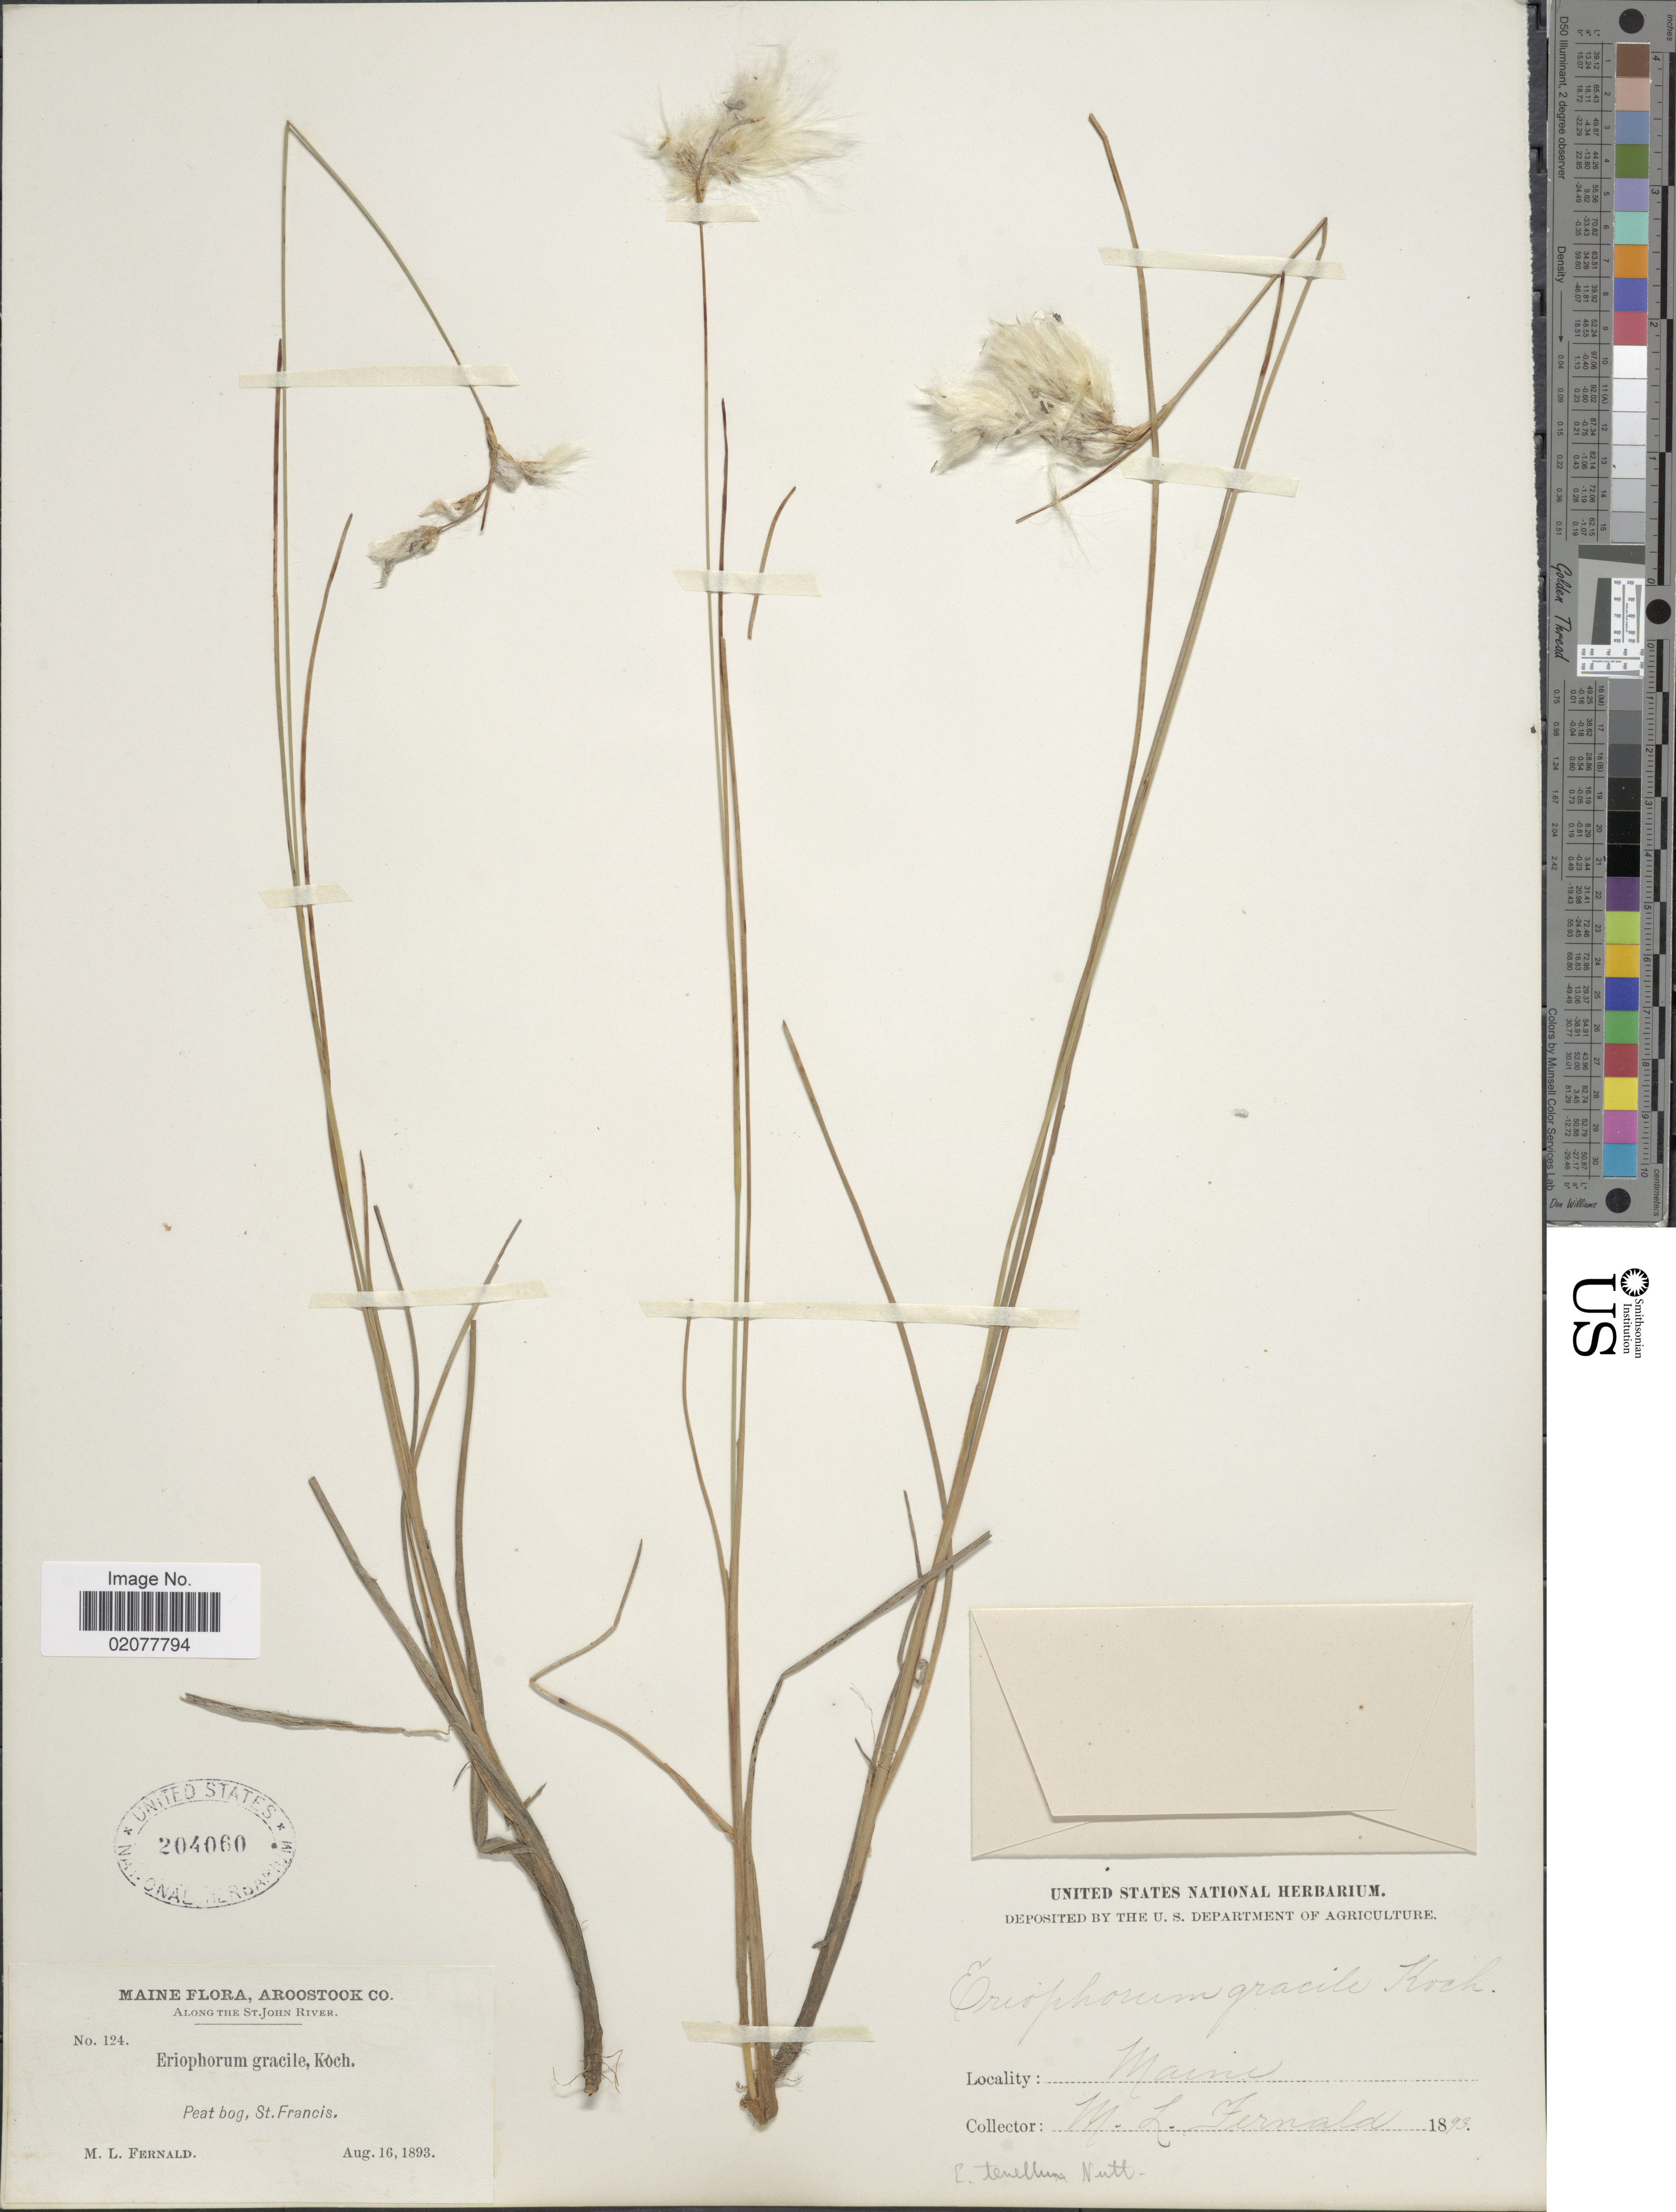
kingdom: Plantae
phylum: Tracheophyta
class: Liliopsida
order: Poales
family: Cyperaceae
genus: Eriophorum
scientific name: Eriophorum tenellum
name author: Nutt.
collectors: M. L. Fernald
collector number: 124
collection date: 1893-08-16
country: United States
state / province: Maine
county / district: Aroostook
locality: Along the St. John River. Peat bog, St. Francis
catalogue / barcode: US 204060